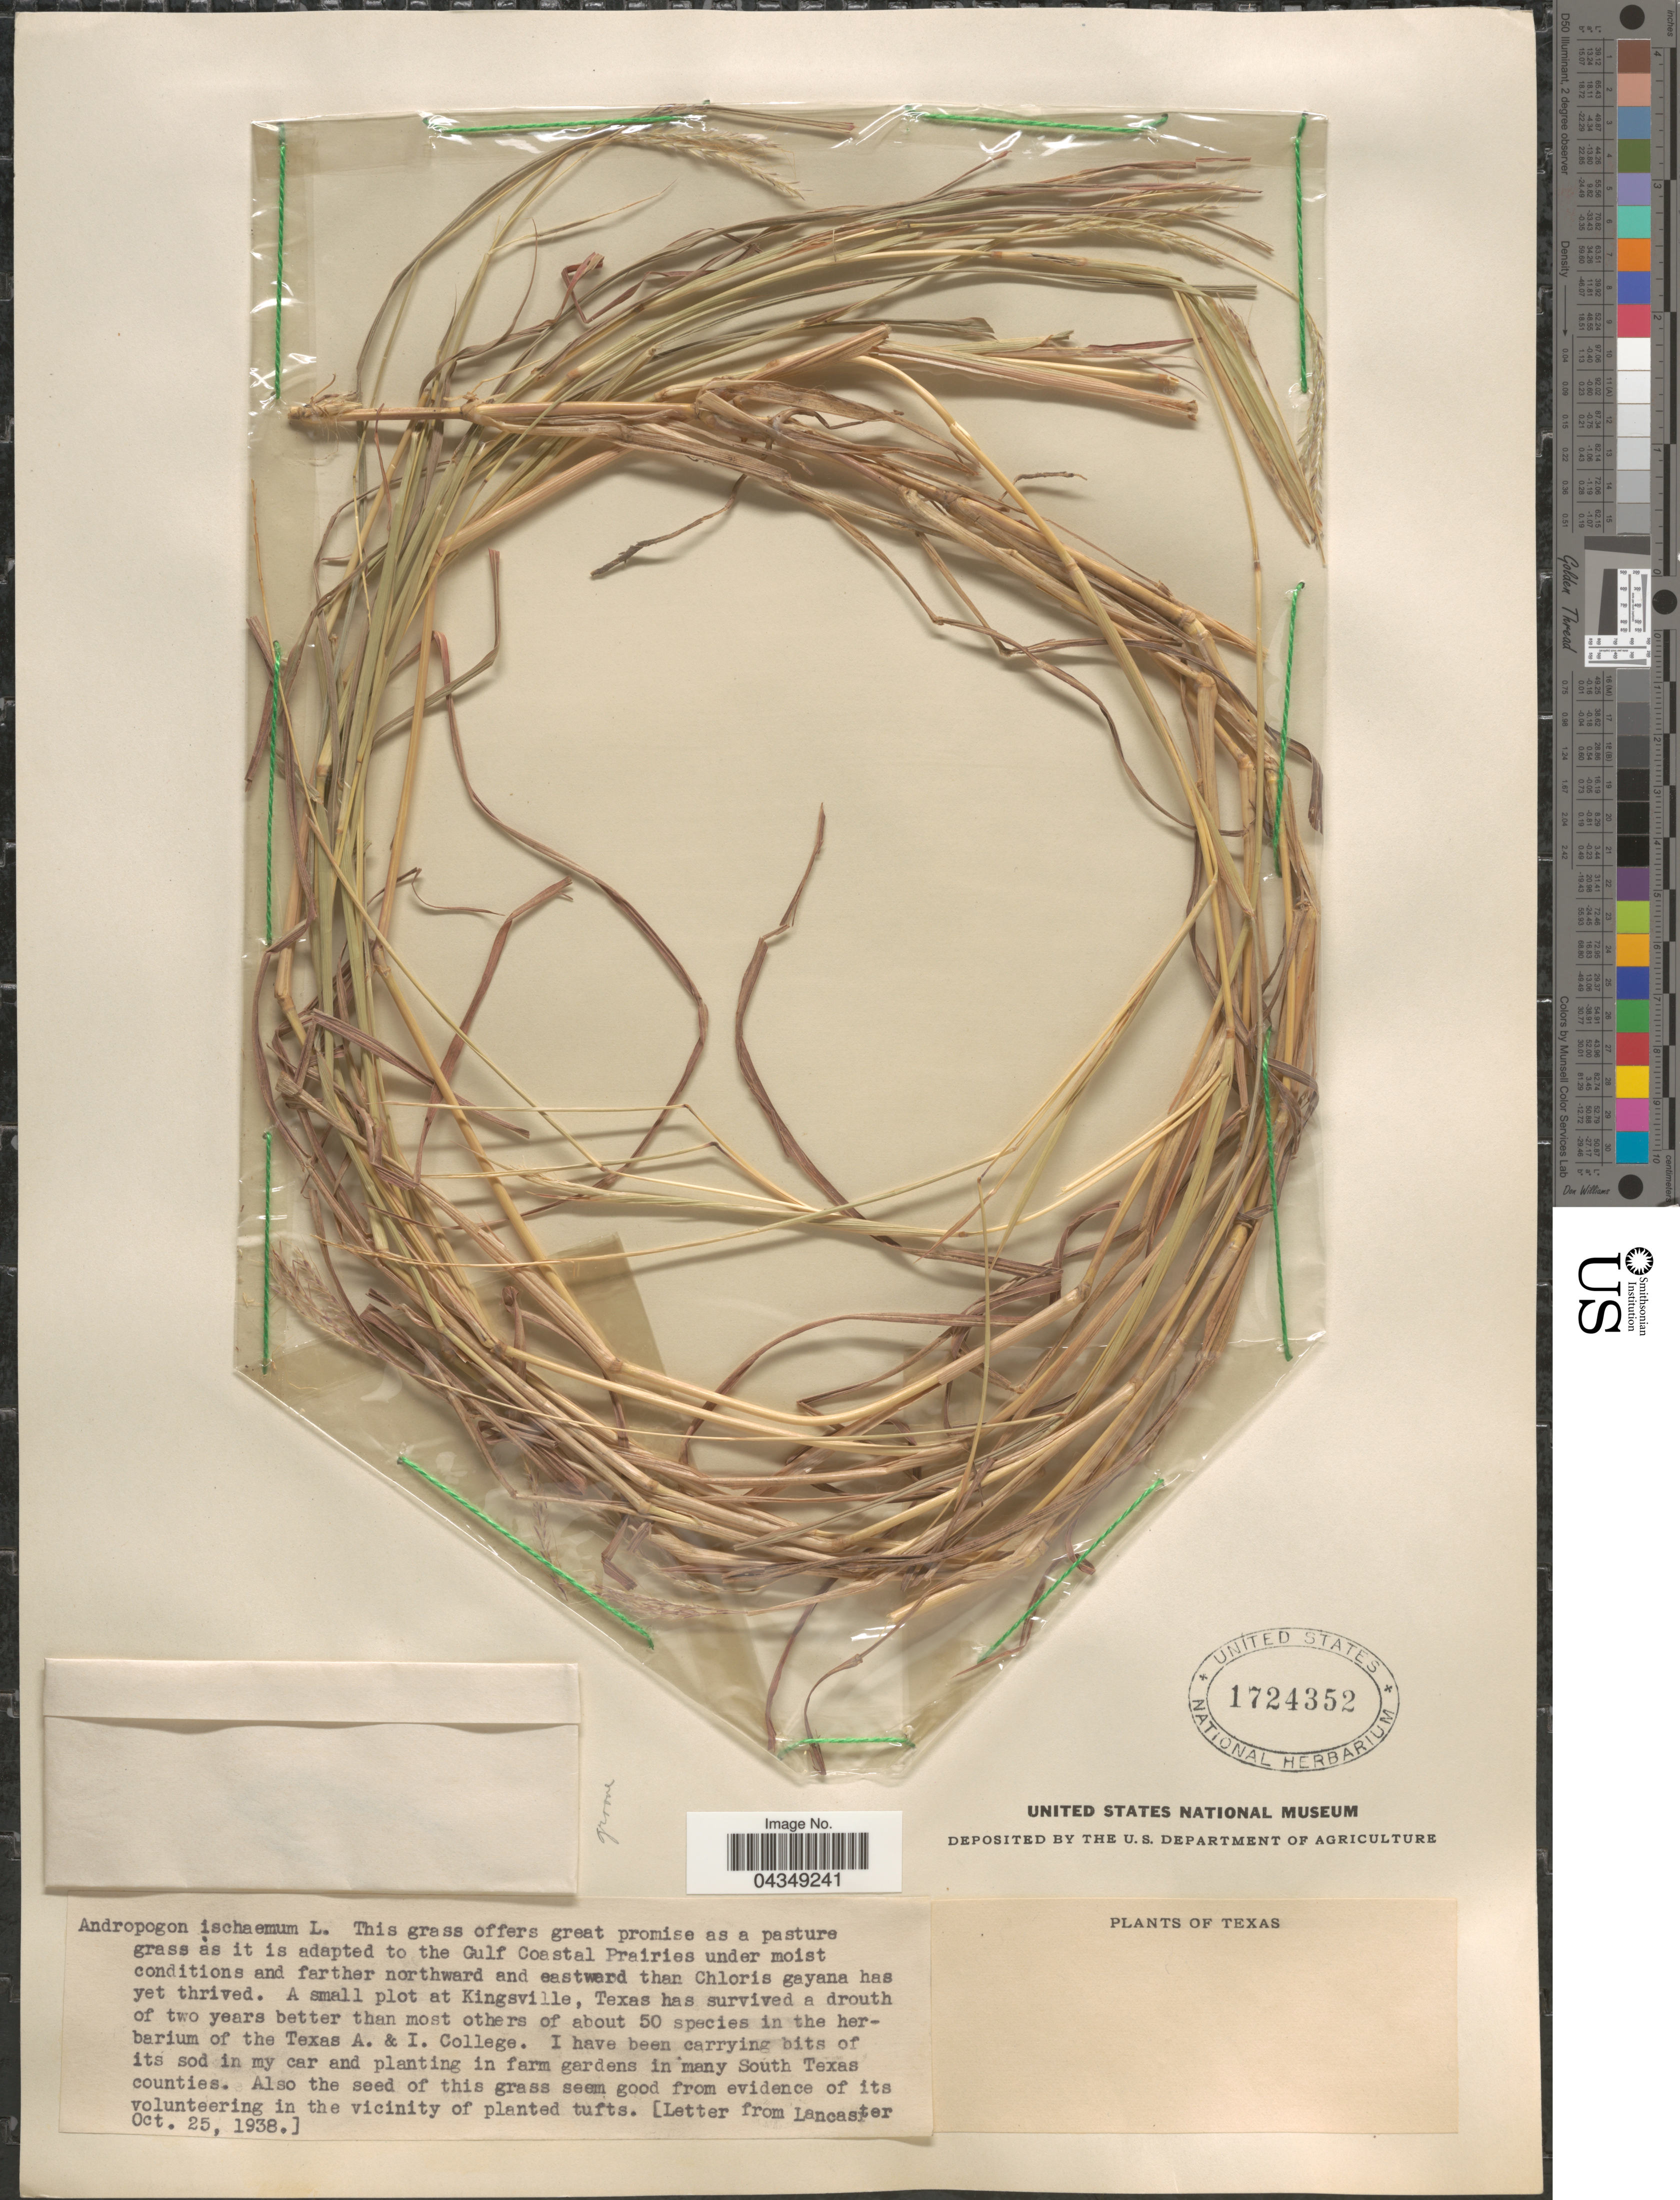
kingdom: Plantae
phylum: Tracheophyta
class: Liliopsida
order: Poales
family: Poaceae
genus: Bothriochloa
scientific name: Bothriochloa ischaemum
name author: (L.) Keng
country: United States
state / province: Texas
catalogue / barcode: US 1724352